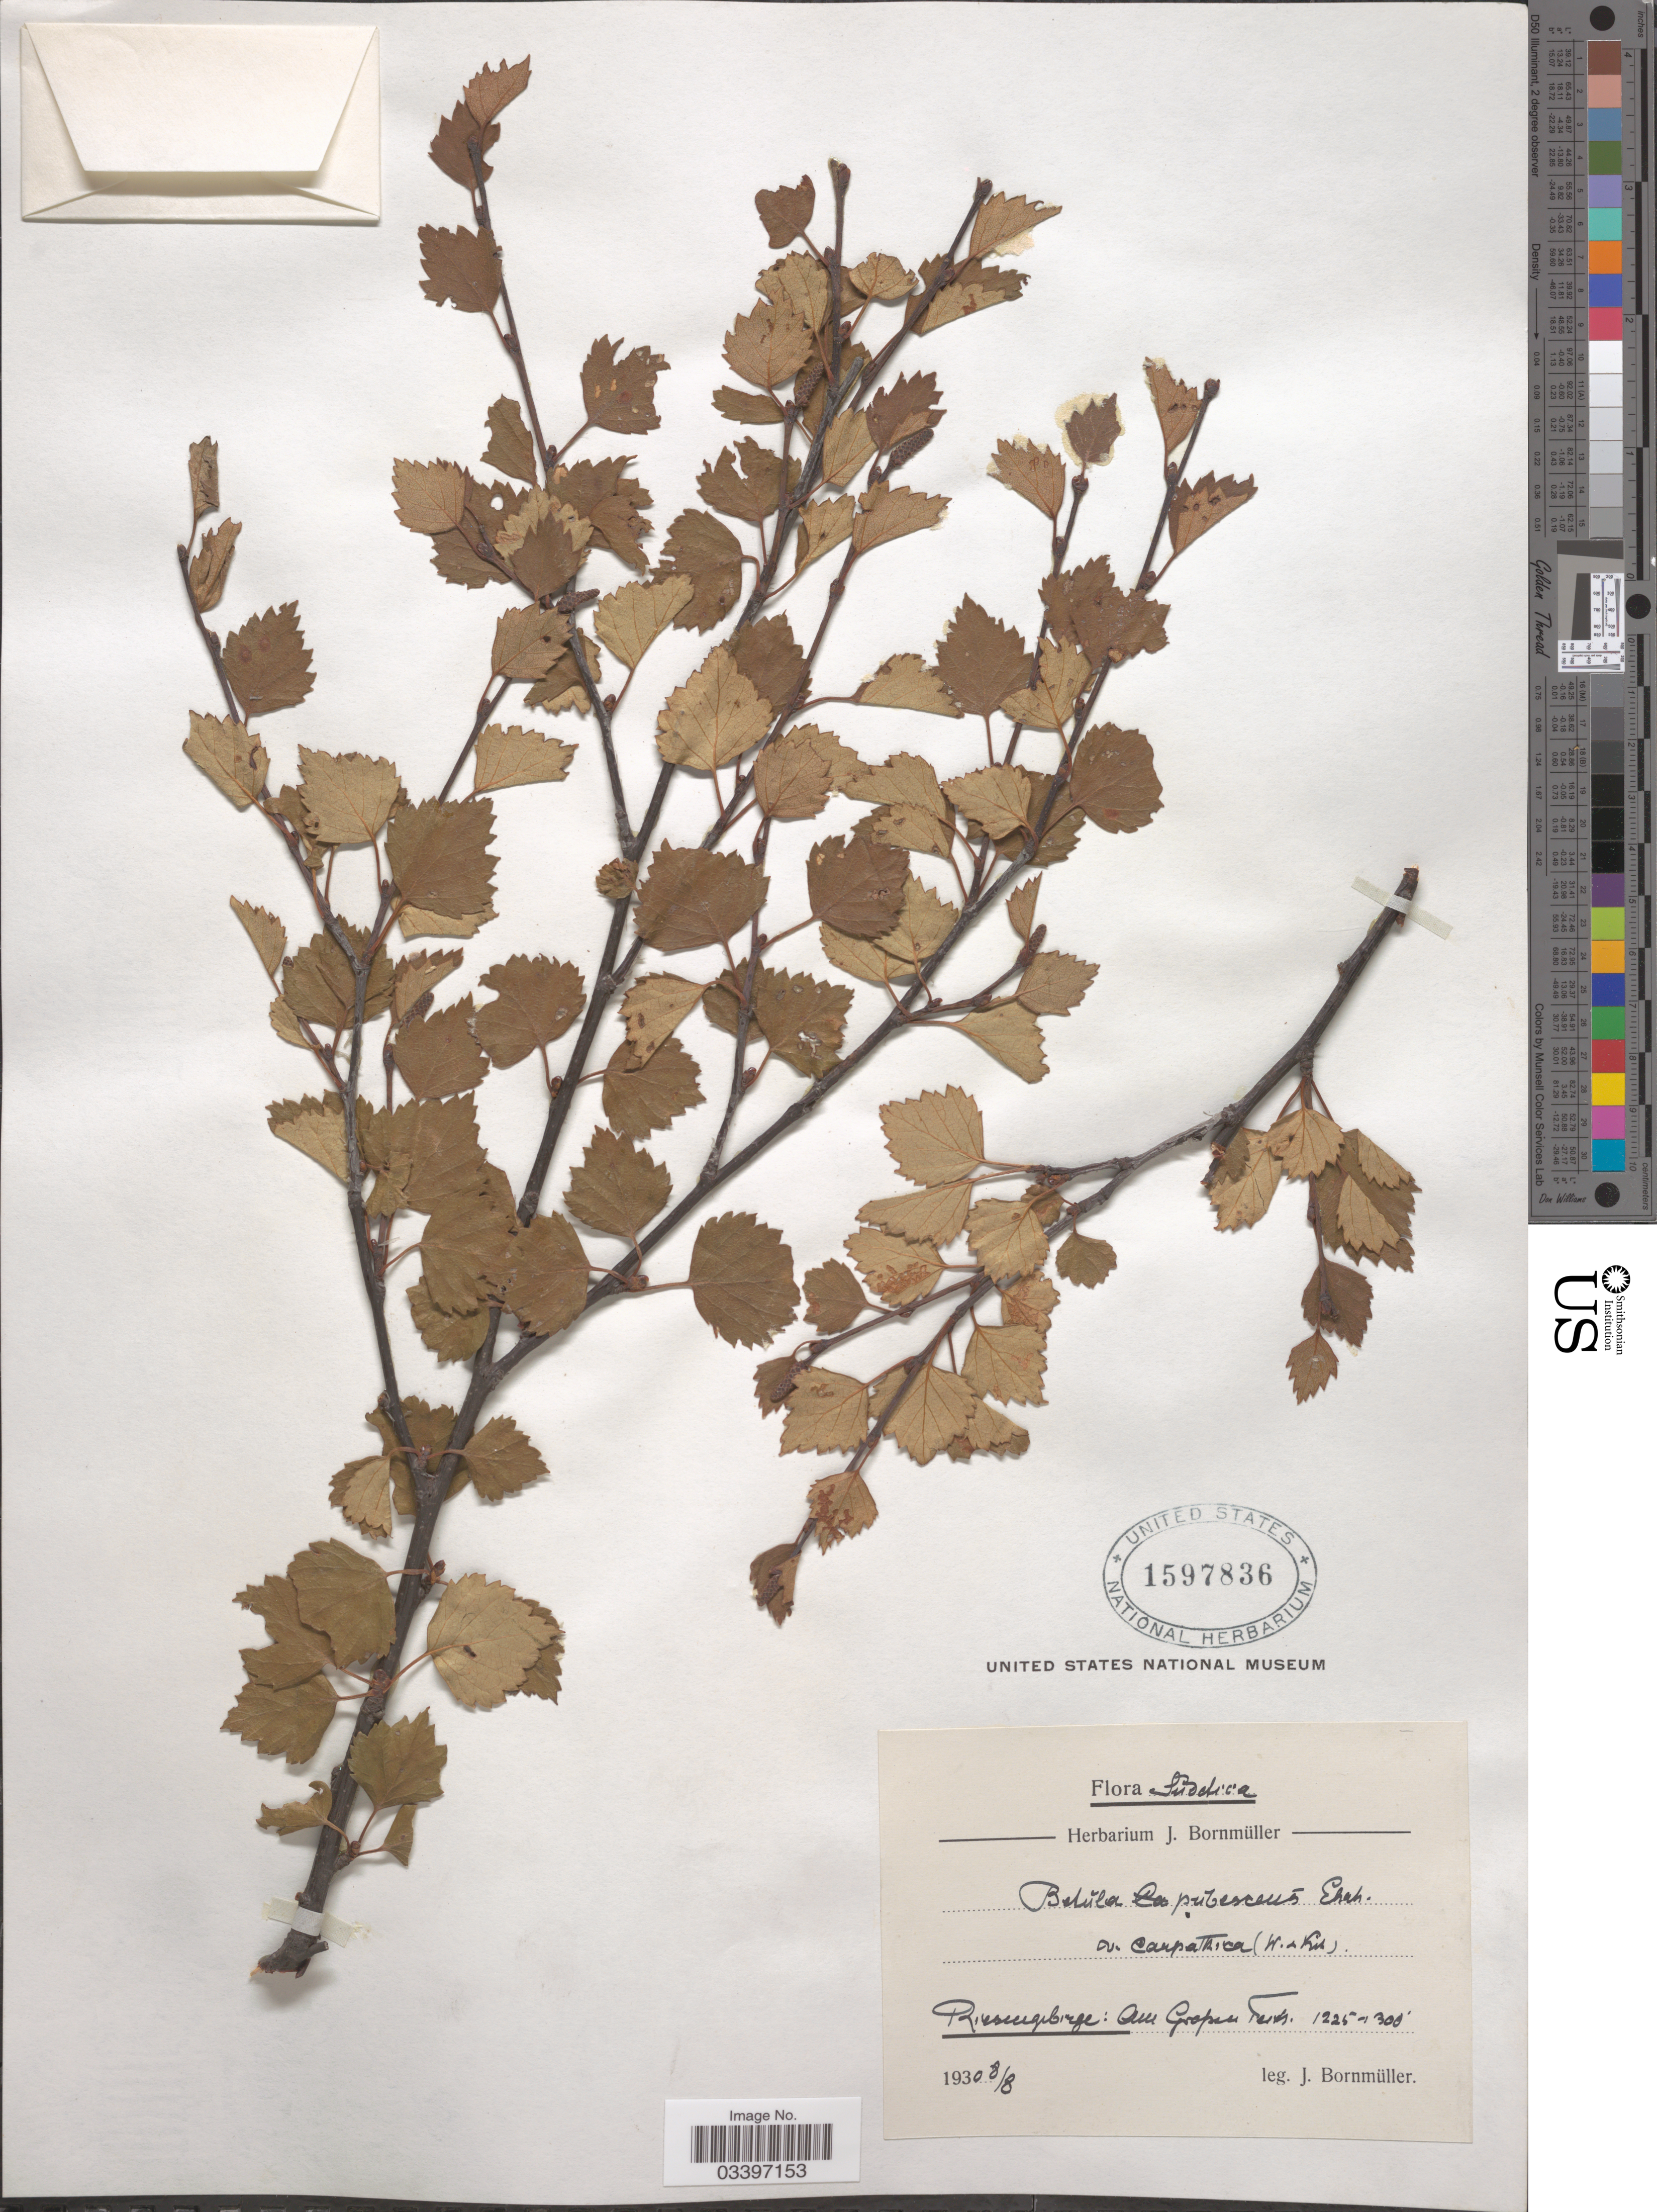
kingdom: Plantae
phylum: Tracheophyta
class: Magnoliopsida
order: Fagales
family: Betulaceae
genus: Betula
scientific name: Betula pubescens var. friesii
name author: (Larsson ex Hartm.) Nyman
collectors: J. Bornmüller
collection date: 1930-08-08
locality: Sudetica. Riesengeberge: Am Grossen Teuts [interpreted].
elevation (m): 373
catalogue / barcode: US 1597836